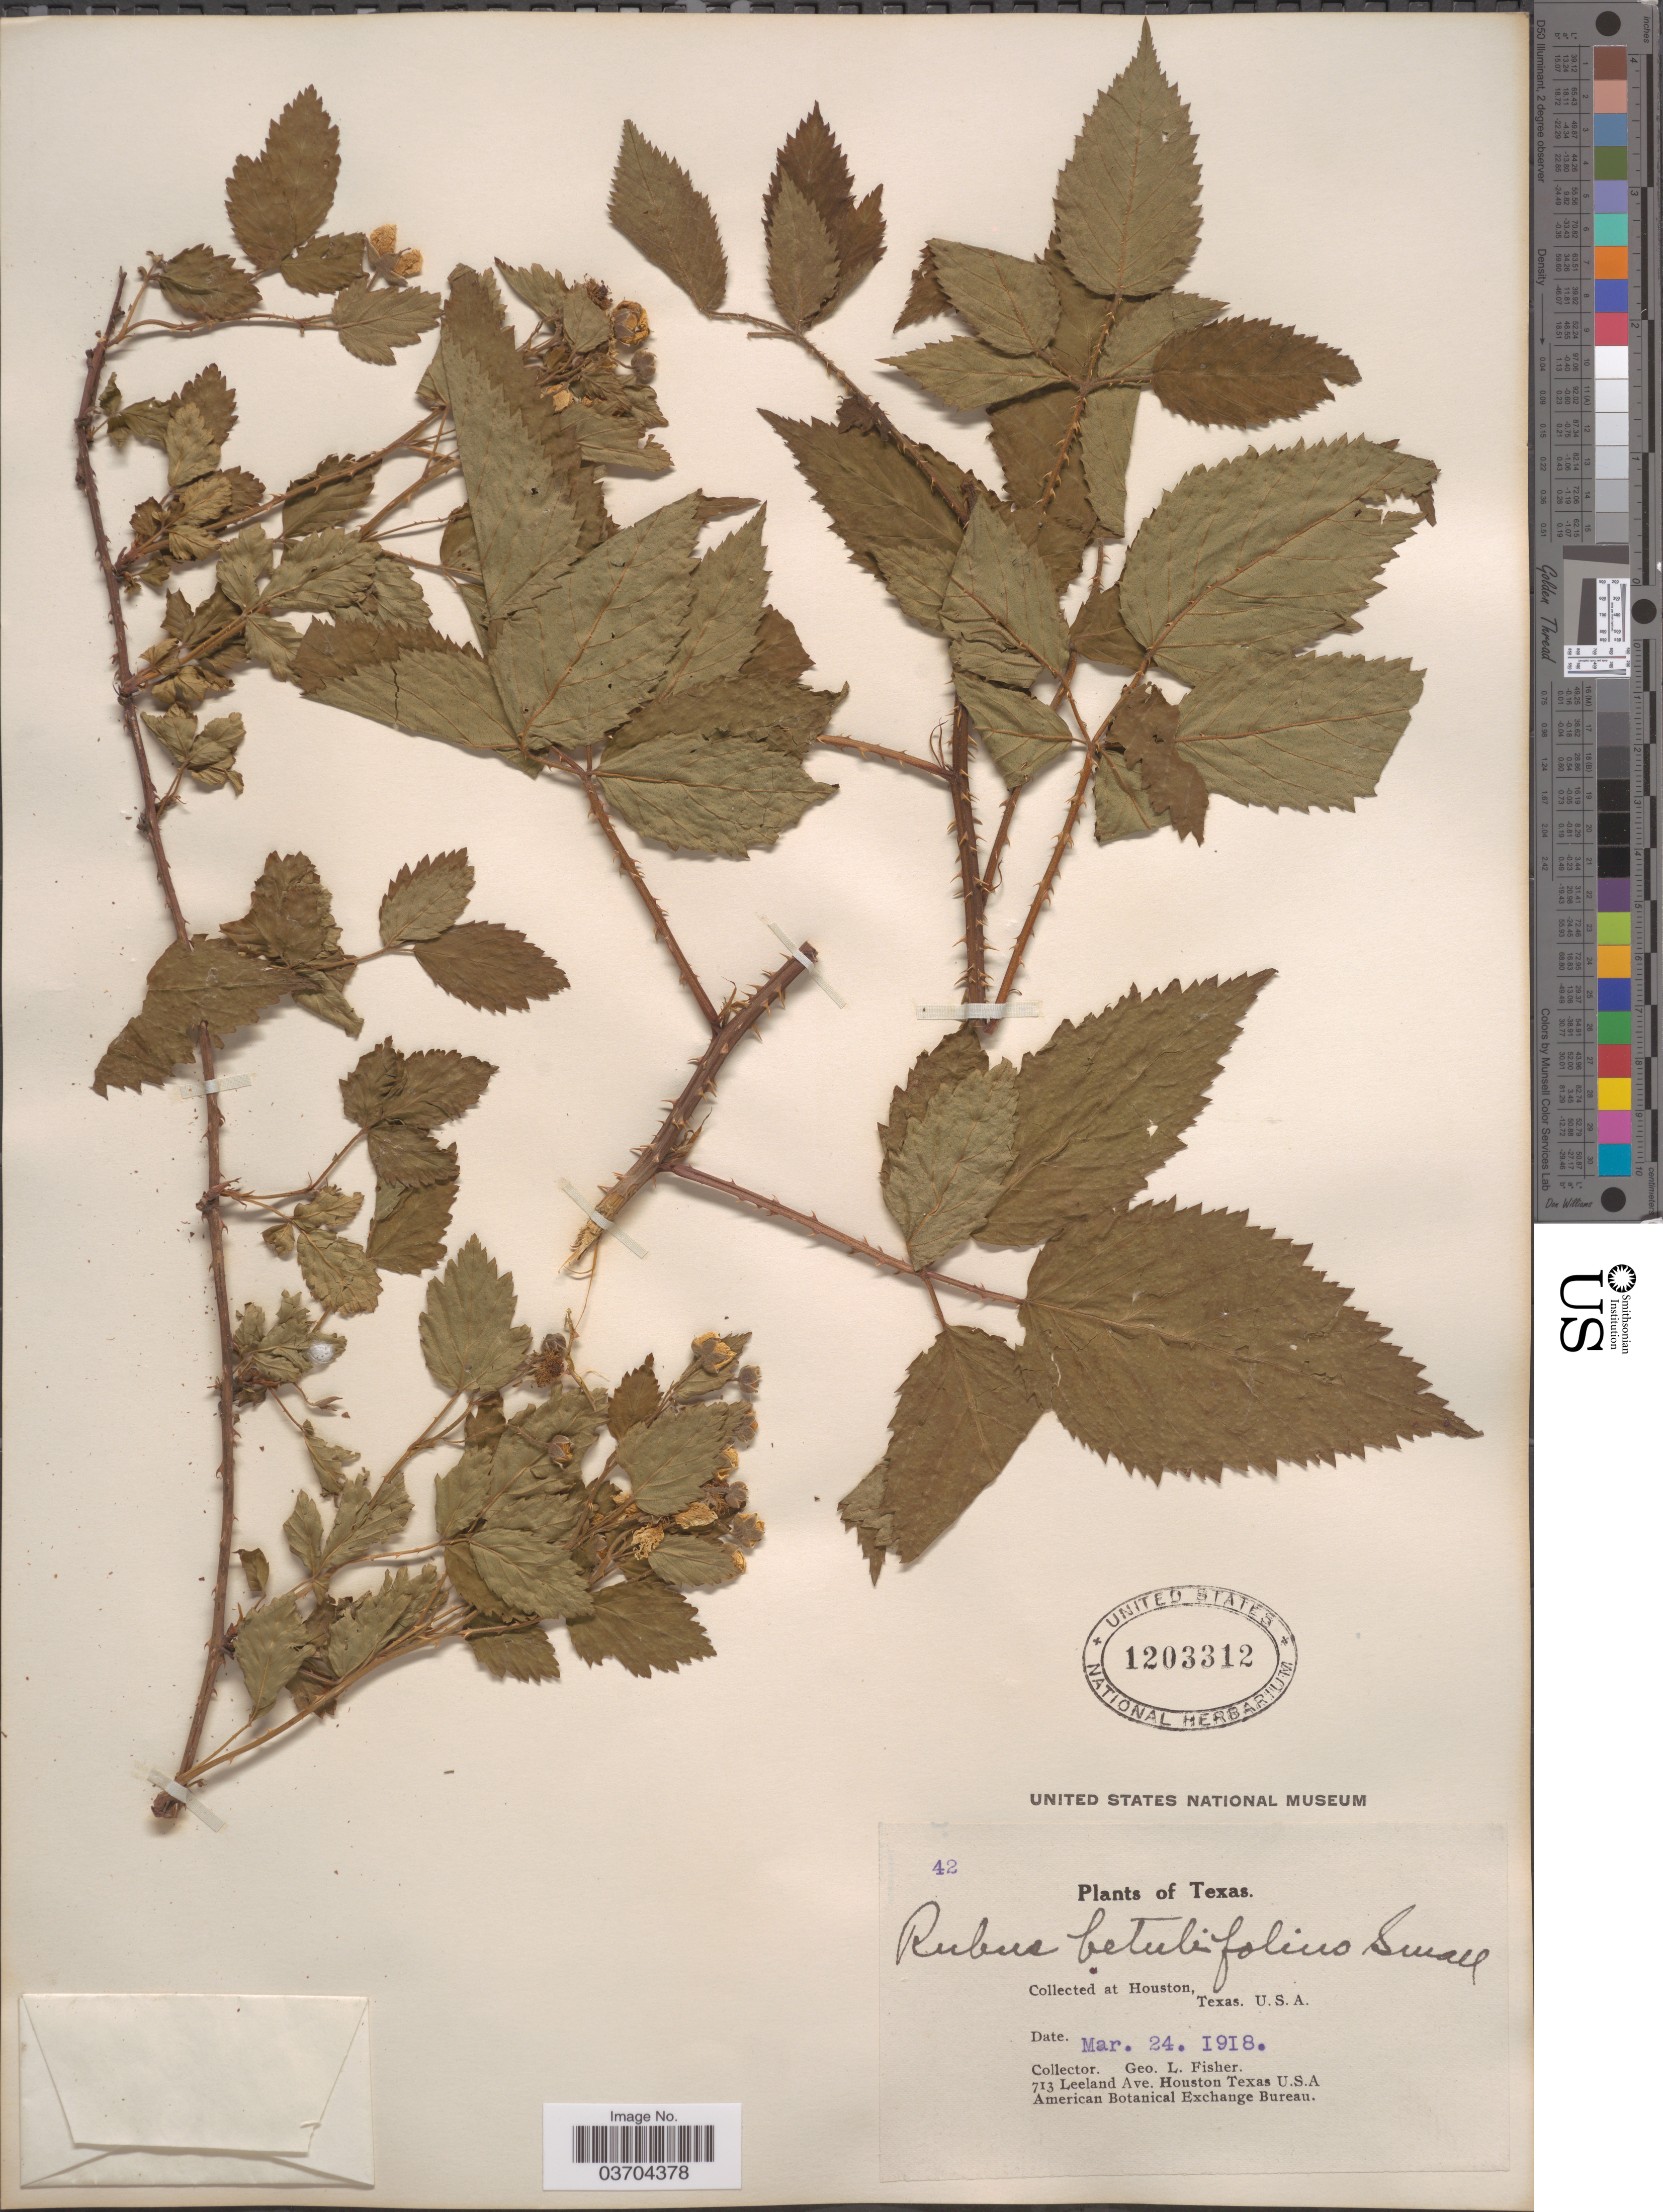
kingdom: Plantae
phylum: Tracheophyta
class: Magnoliopsida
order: Rosales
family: Rosaceae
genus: Rubus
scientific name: Rubus betulifolius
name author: Small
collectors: G. L. Fisher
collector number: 42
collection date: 1918-03-24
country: United States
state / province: Texas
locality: Houston.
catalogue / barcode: US 1203312